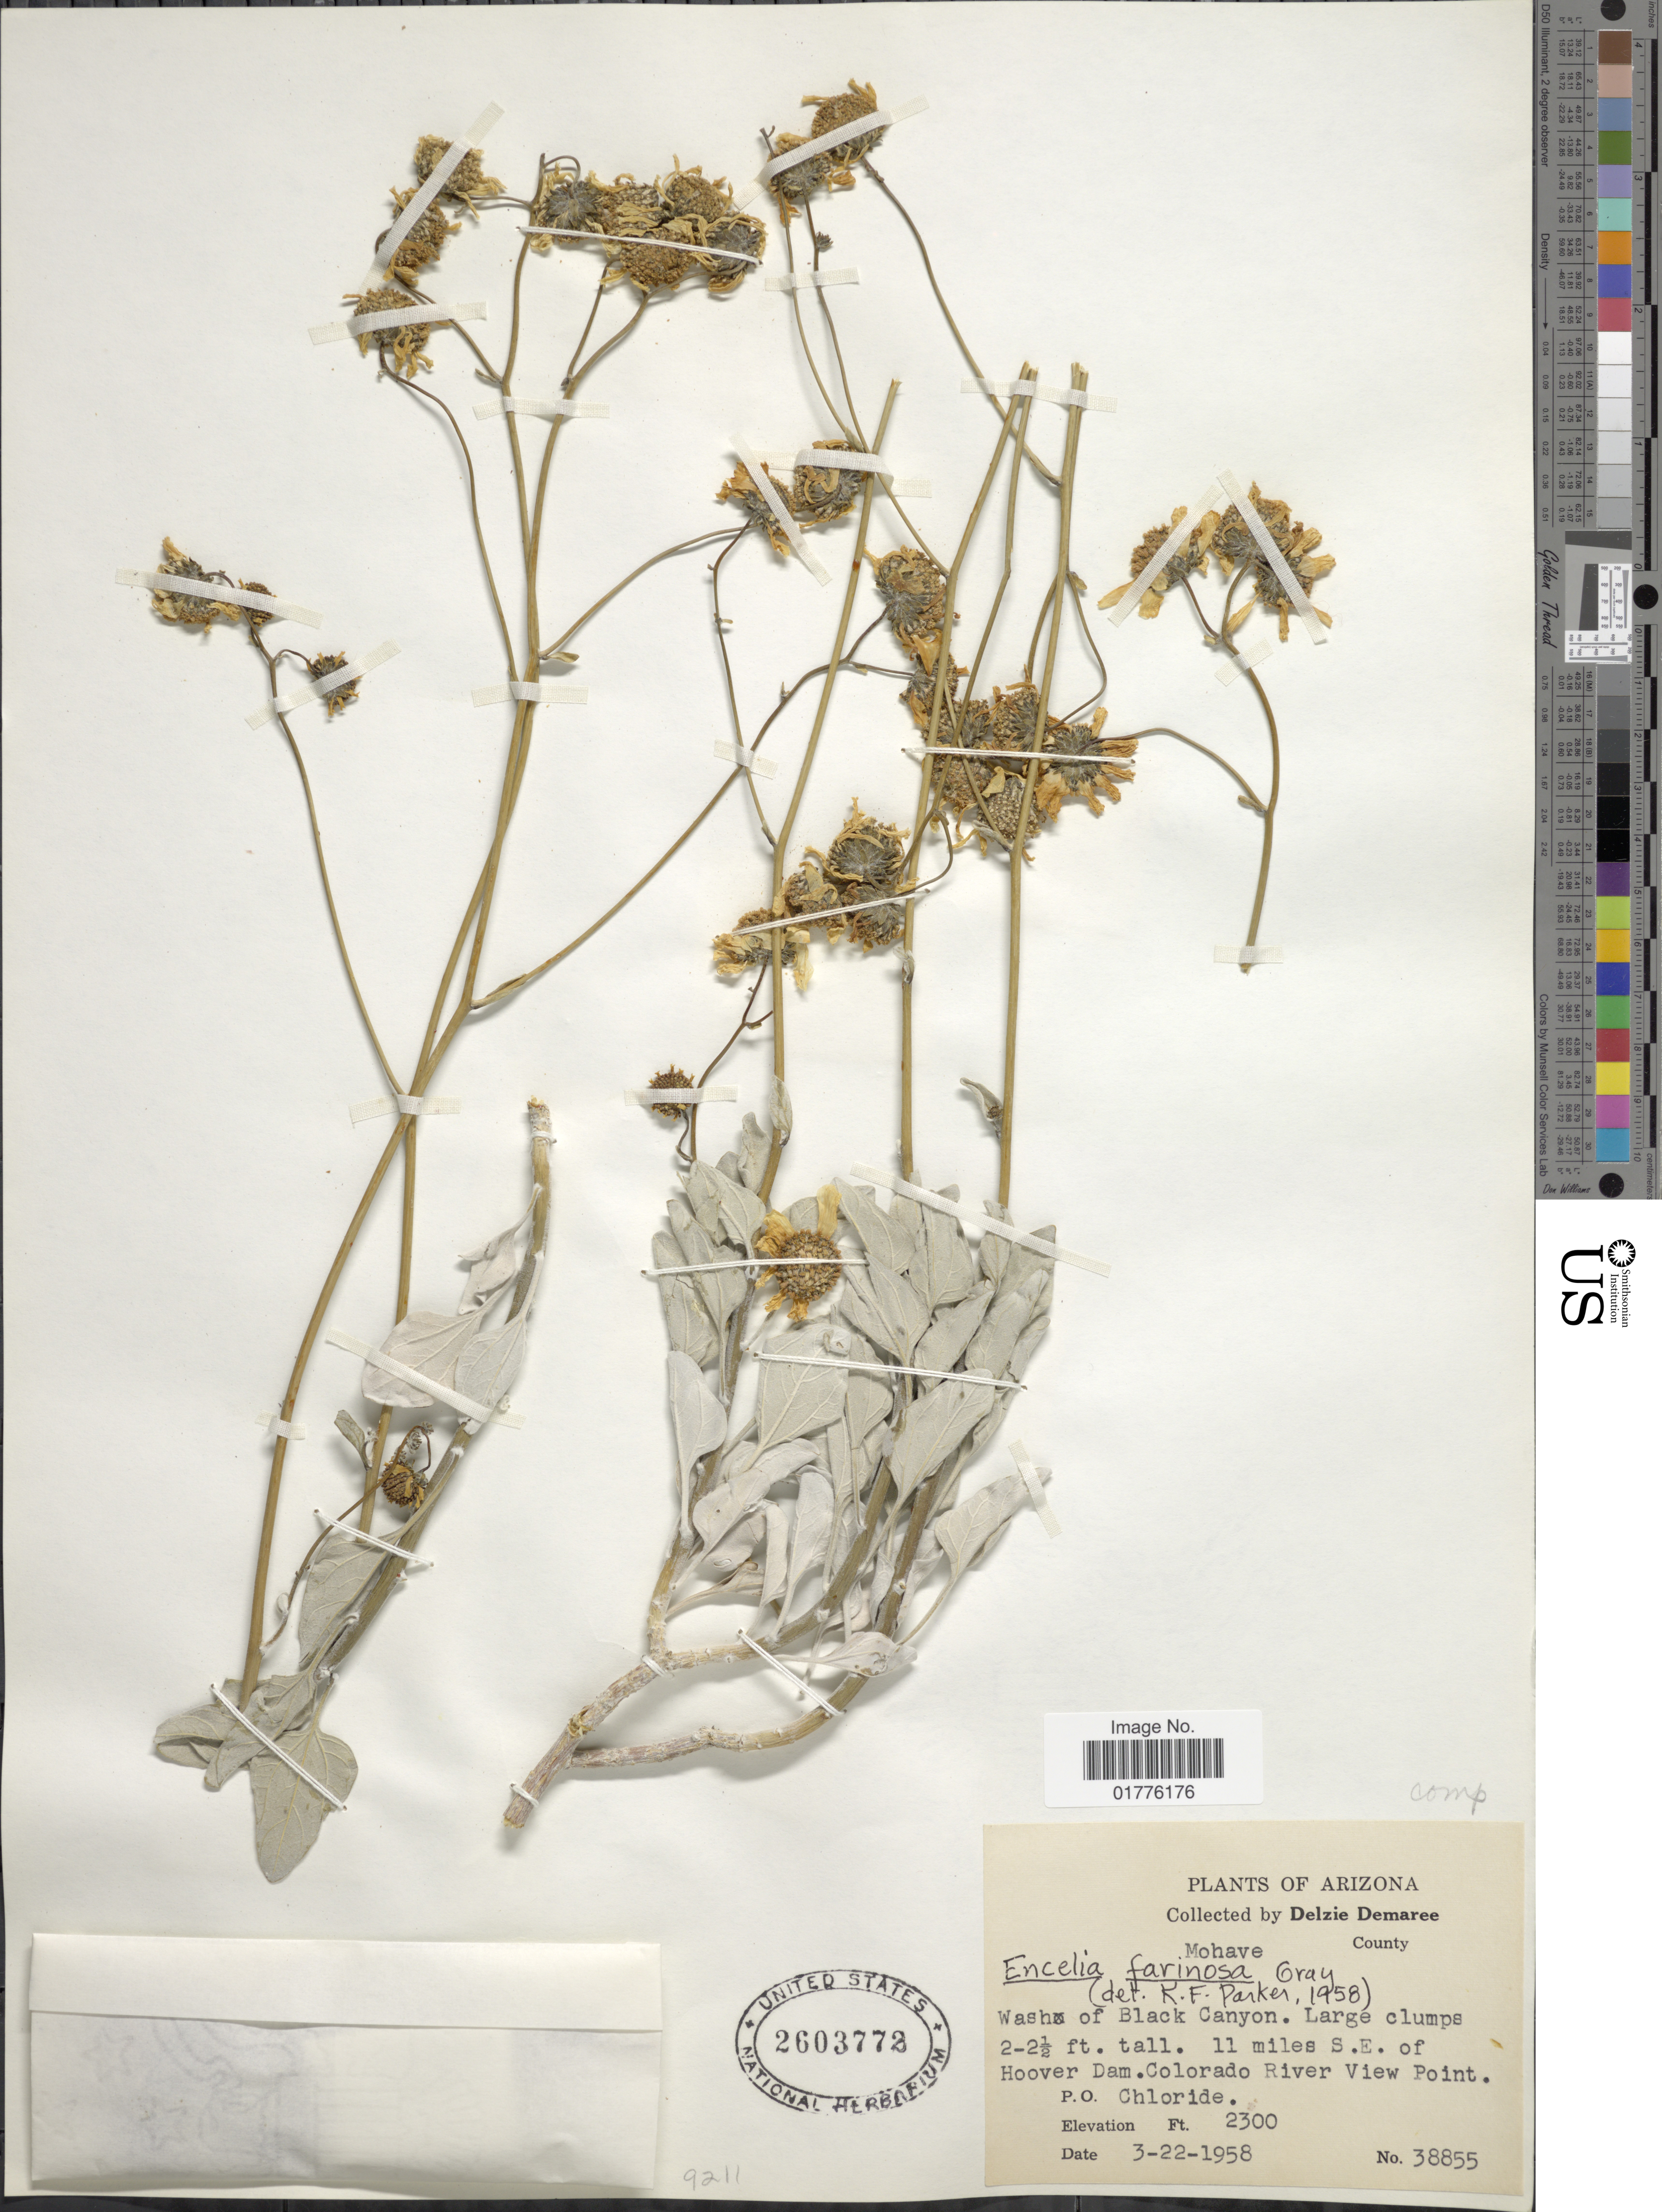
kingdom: Plantae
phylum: Tracheophyta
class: Magnoliopsida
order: Asterales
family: Asteraceae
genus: Encelia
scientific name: Encelia farinosa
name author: A. Gray ex Torr. in Emory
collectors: D. Demaree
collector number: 38855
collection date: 1959-03-22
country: United States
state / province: Arizona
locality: Arizona. Wash of Black Canyon. 11 miles S. E. of Hoover Dam. Colorado River View Point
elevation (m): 701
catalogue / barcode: US 2603772